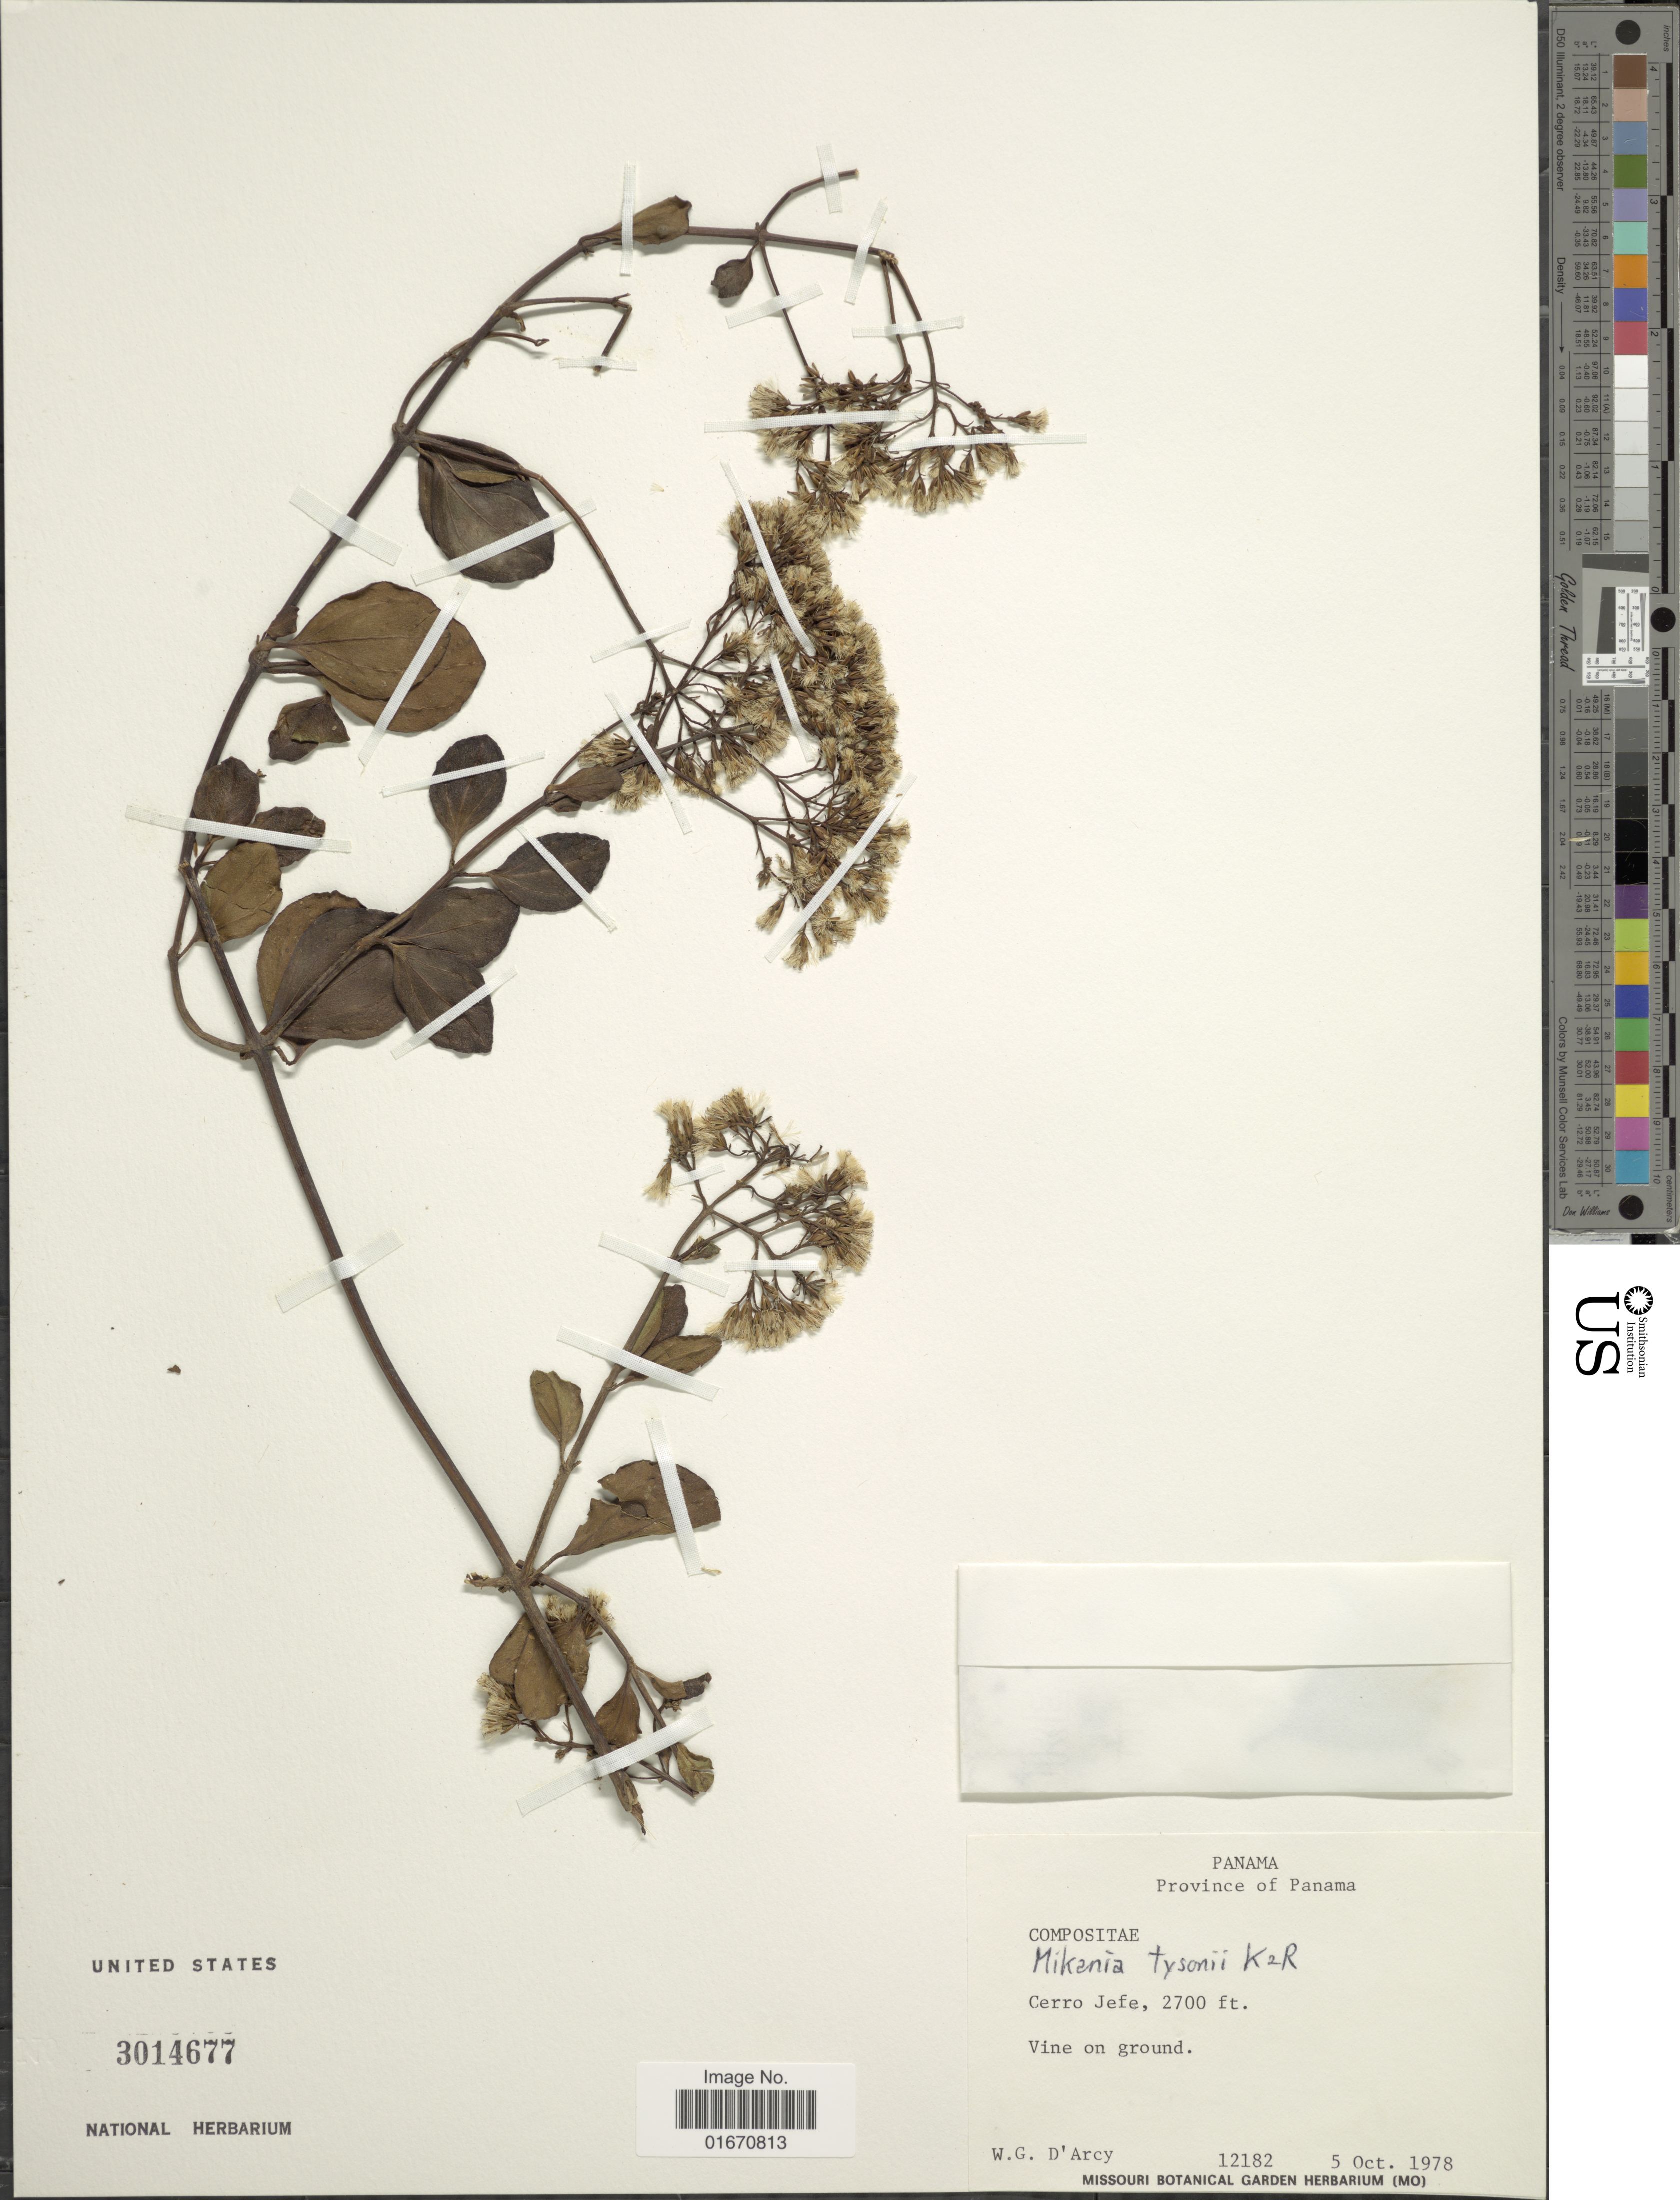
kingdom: Plantae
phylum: Tracheophyta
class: Magnoliopsida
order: Asterales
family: Asteraceae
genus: Mikania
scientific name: Mikania tysonii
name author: R.M. King & H. Rob.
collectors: W. G. D'Arcy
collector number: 12182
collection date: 1978-10-05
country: Panama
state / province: Panamá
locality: Cerro Jefe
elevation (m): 823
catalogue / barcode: US 3014677